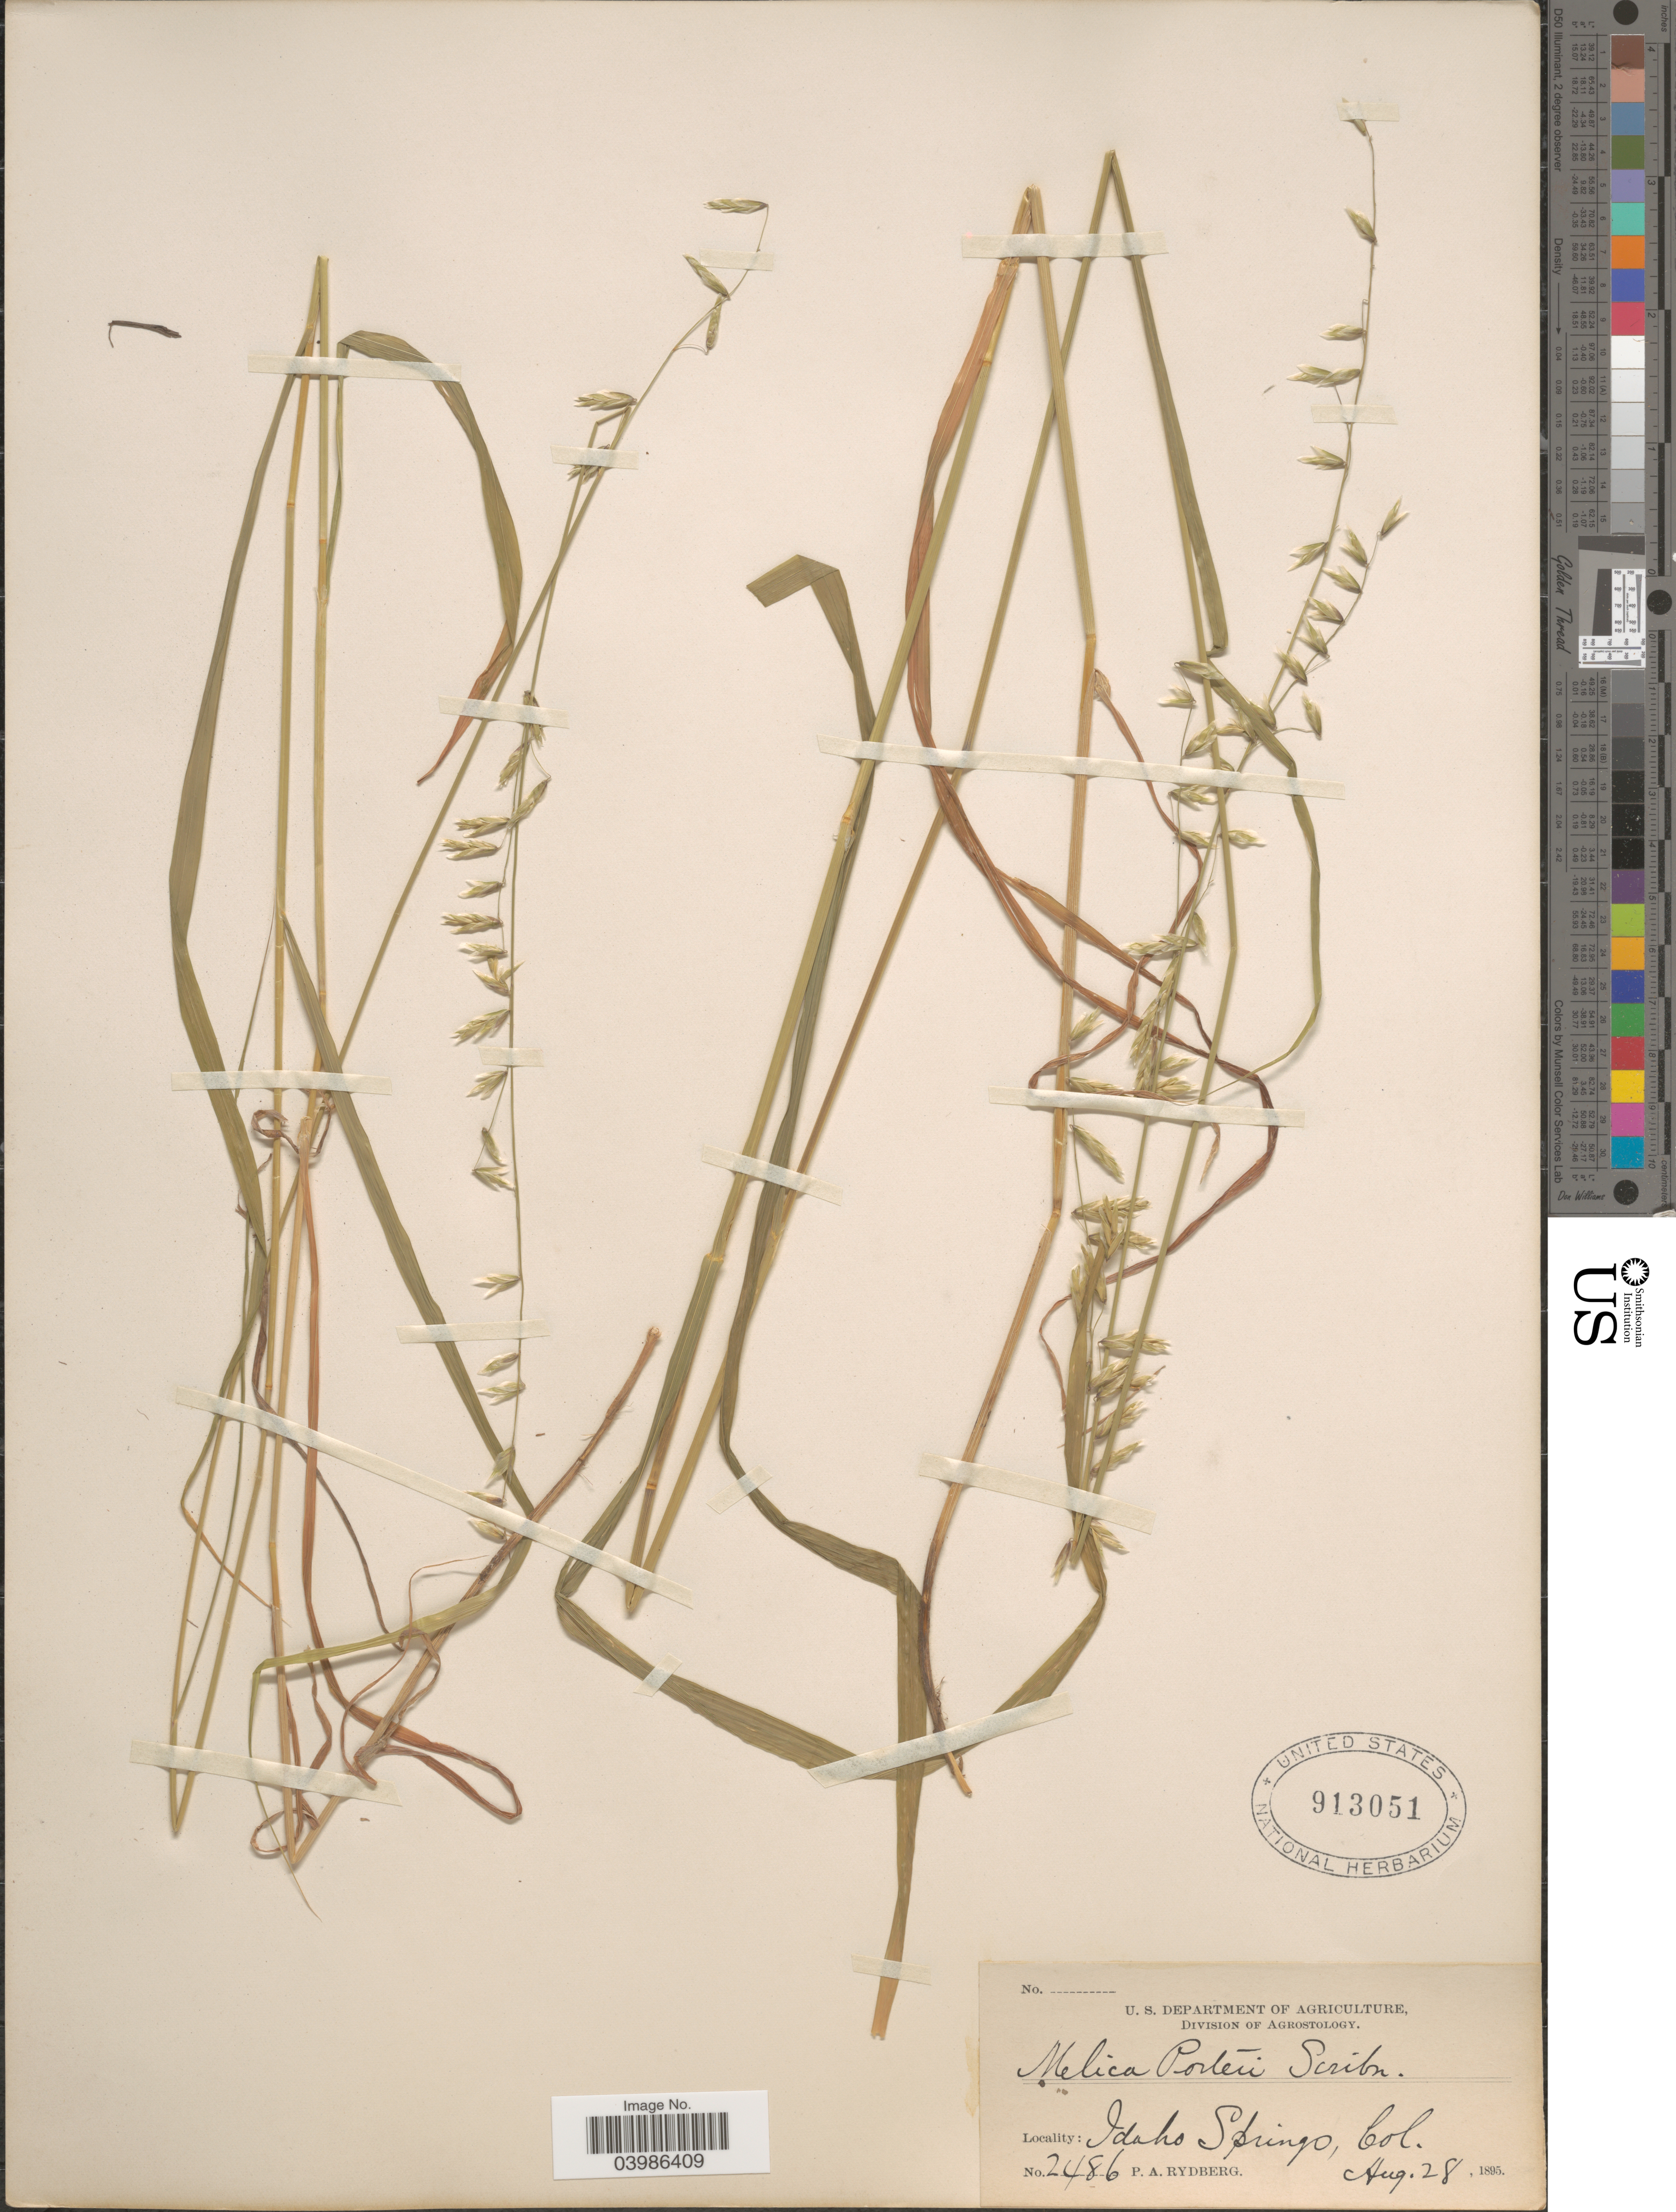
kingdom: Plantae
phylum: Tracheophyta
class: Liliopsida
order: Poales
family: Poaceae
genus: Melica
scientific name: Melica porteri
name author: Scribn.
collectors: P. A. Rydberg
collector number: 2486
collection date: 1895-08-28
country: United States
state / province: Colorado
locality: Idaho Springs.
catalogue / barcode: US 913051